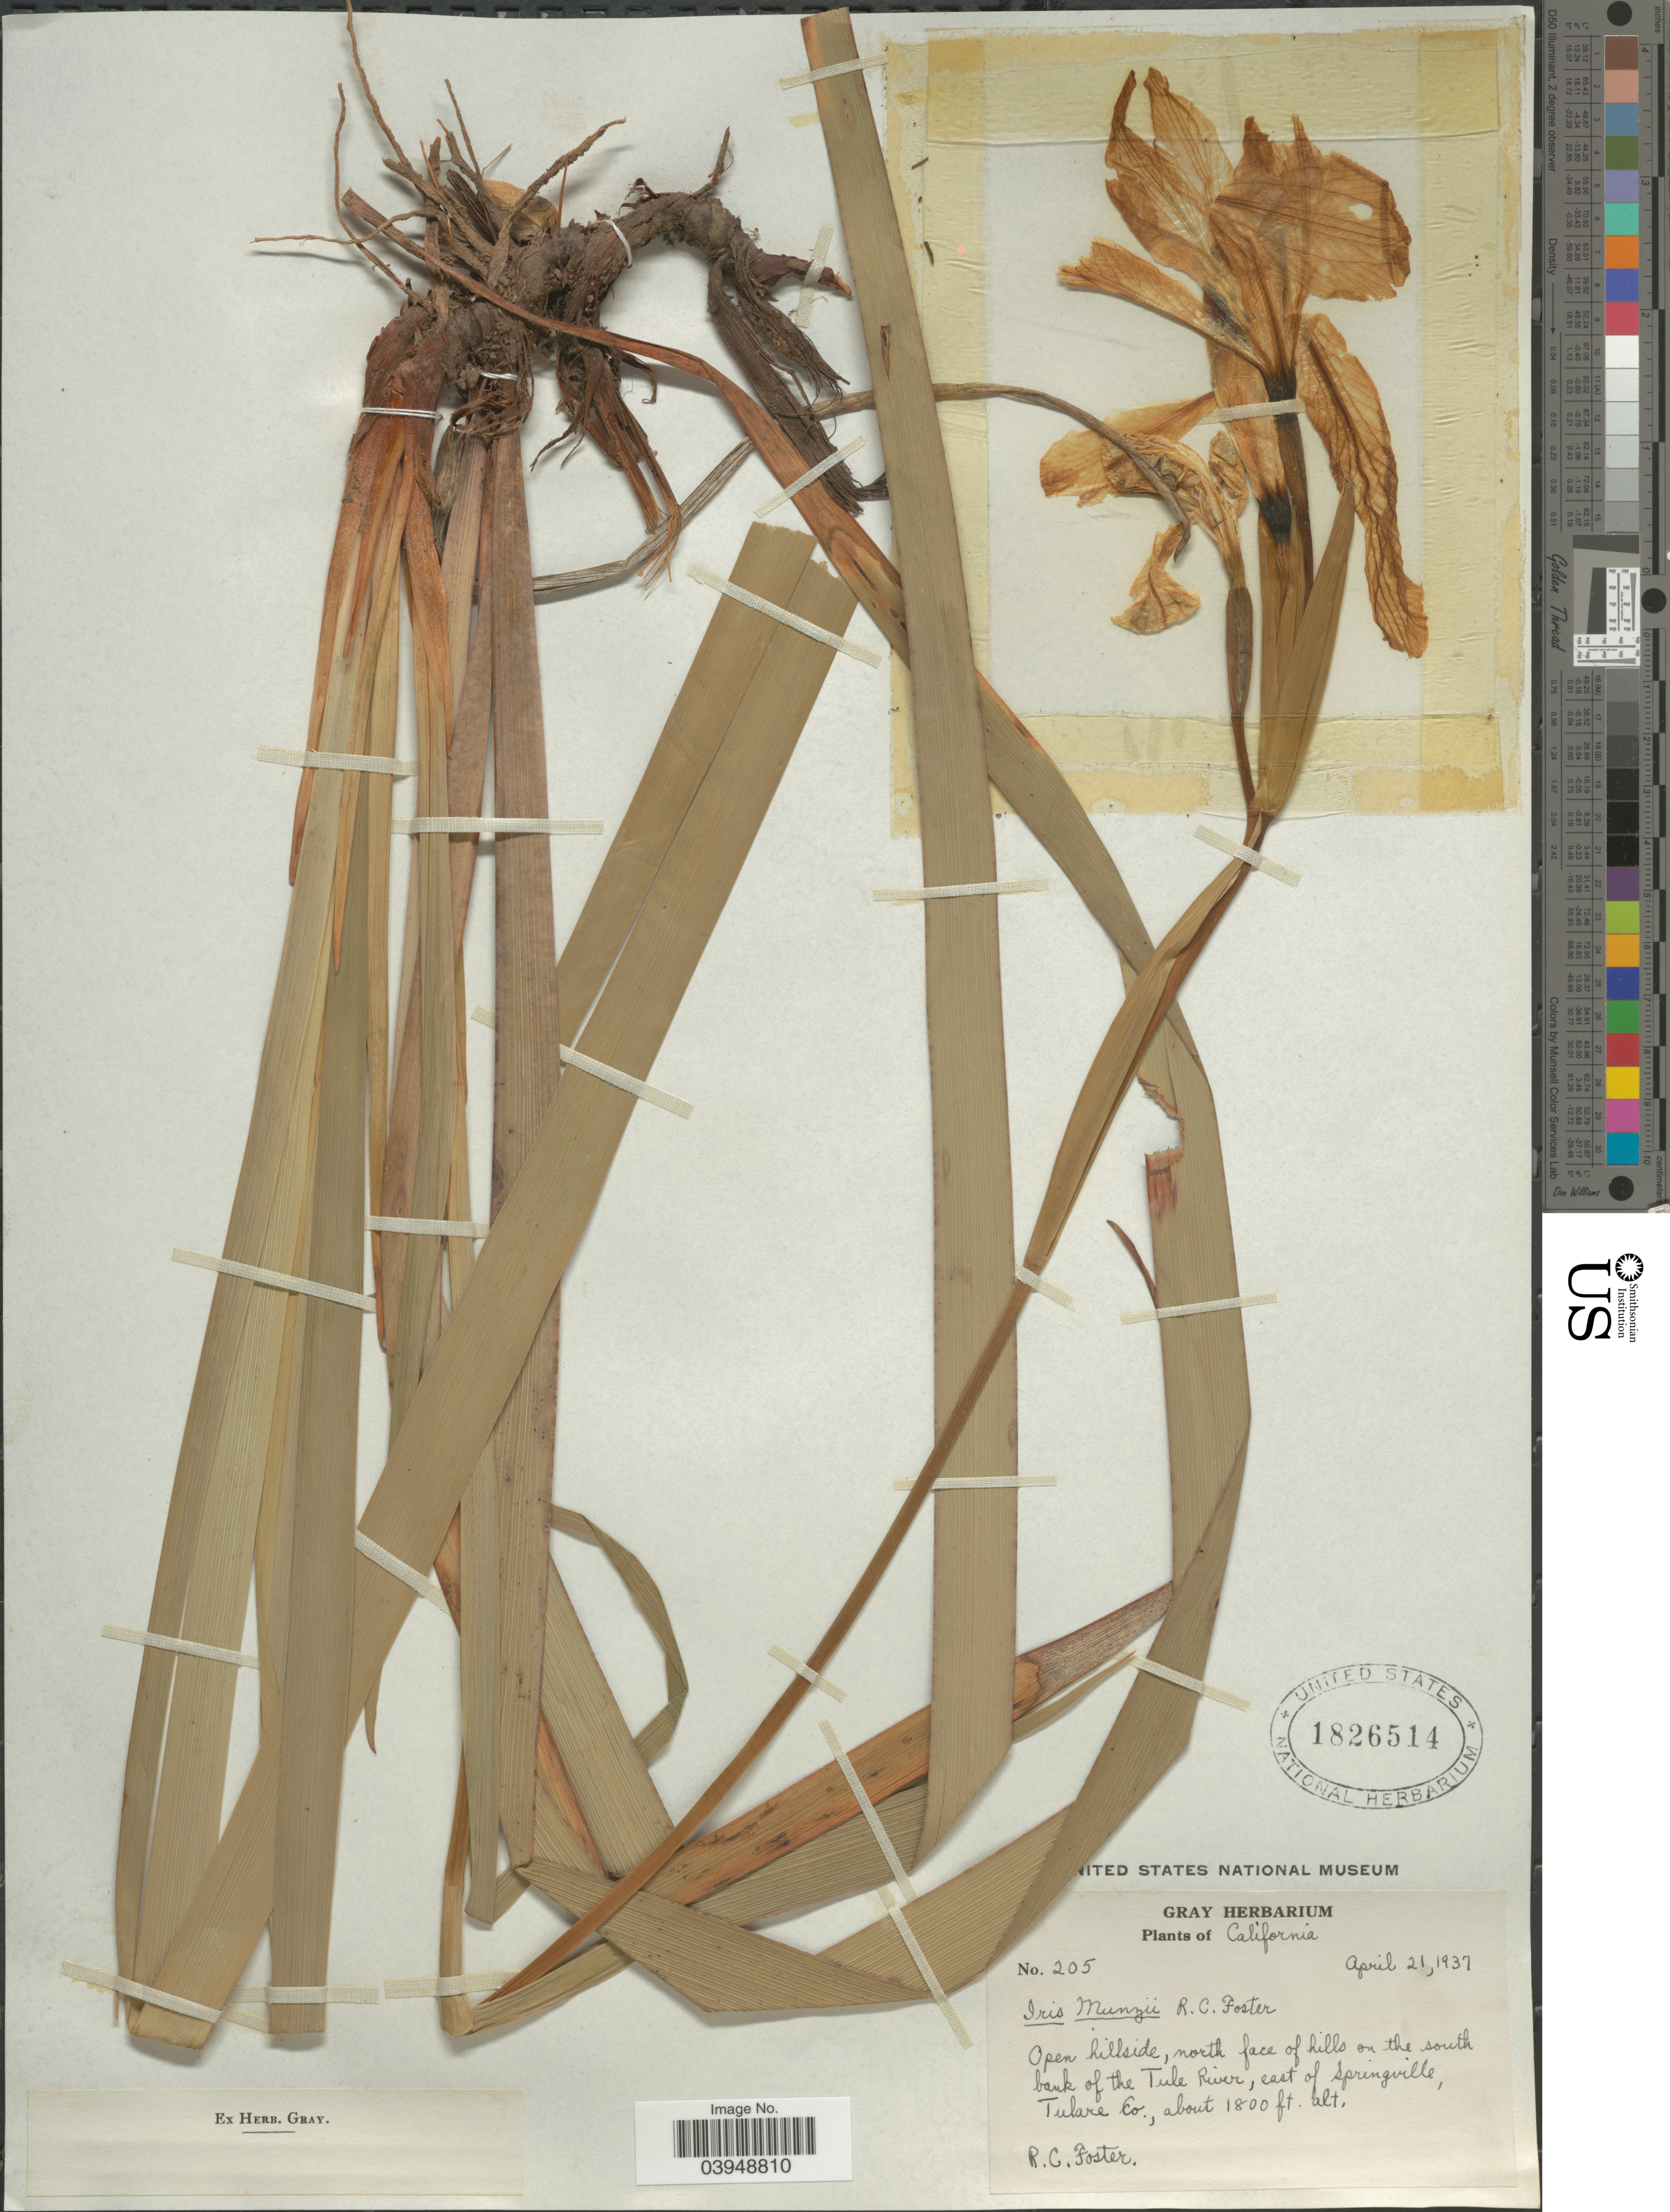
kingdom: Plantae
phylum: Tracheophyta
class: Liliopsida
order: Asparagales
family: Iridaceae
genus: Iris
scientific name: Iris munzii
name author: R.C. Foster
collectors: R. C. Foster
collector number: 205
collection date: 1937-04-21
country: United States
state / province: California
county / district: Tulare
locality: Open hillside, north face of hills on the south bank of the Tule River, east of Springville, Tulare Co.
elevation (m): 549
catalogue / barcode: US 1826514